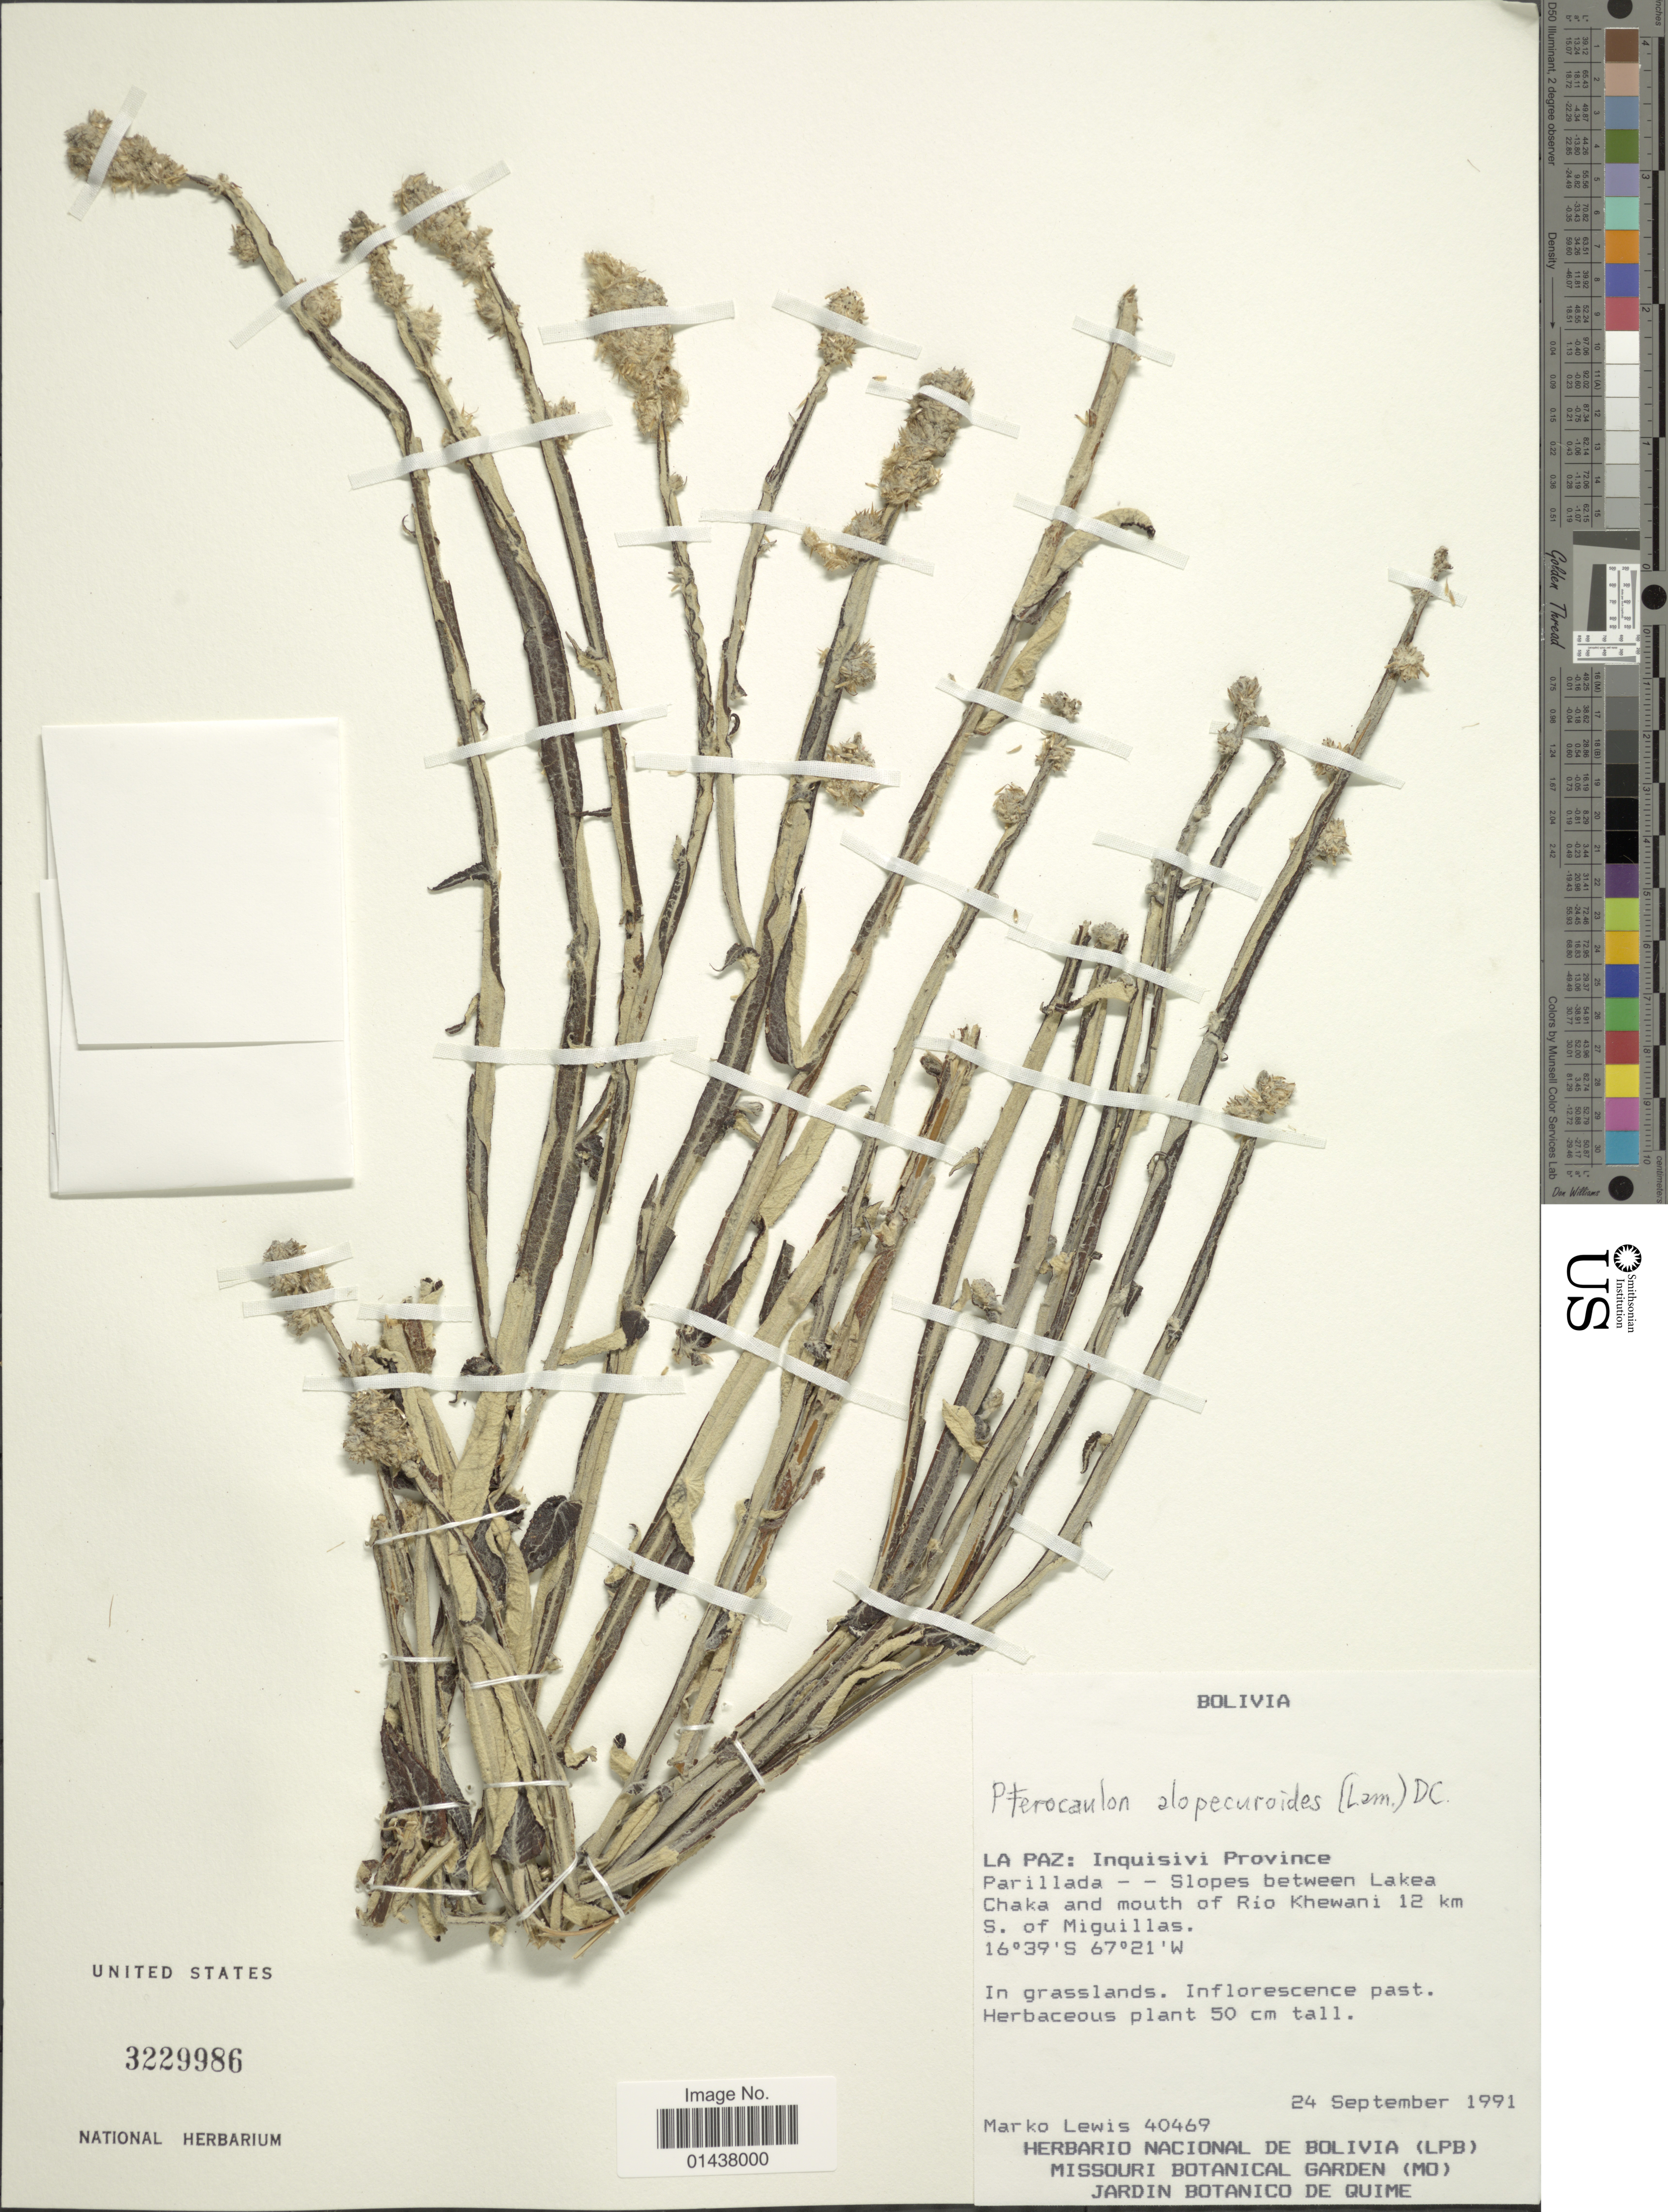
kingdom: Plantae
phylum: Tracheophyta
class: Magnoliopsida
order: Asterales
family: Asteraceae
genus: Pterocaulon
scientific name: Pterocaulon alopecuroides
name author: (Lam.) DC.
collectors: M. A. Lewis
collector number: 40469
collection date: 1991-09-24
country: Bolivia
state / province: La Paz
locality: Inquisivi Province, Parillada -- slopes between Lakea Chaka and mouth of Rio Khewani 12 km S. of Miguillas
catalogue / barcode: US 3229986